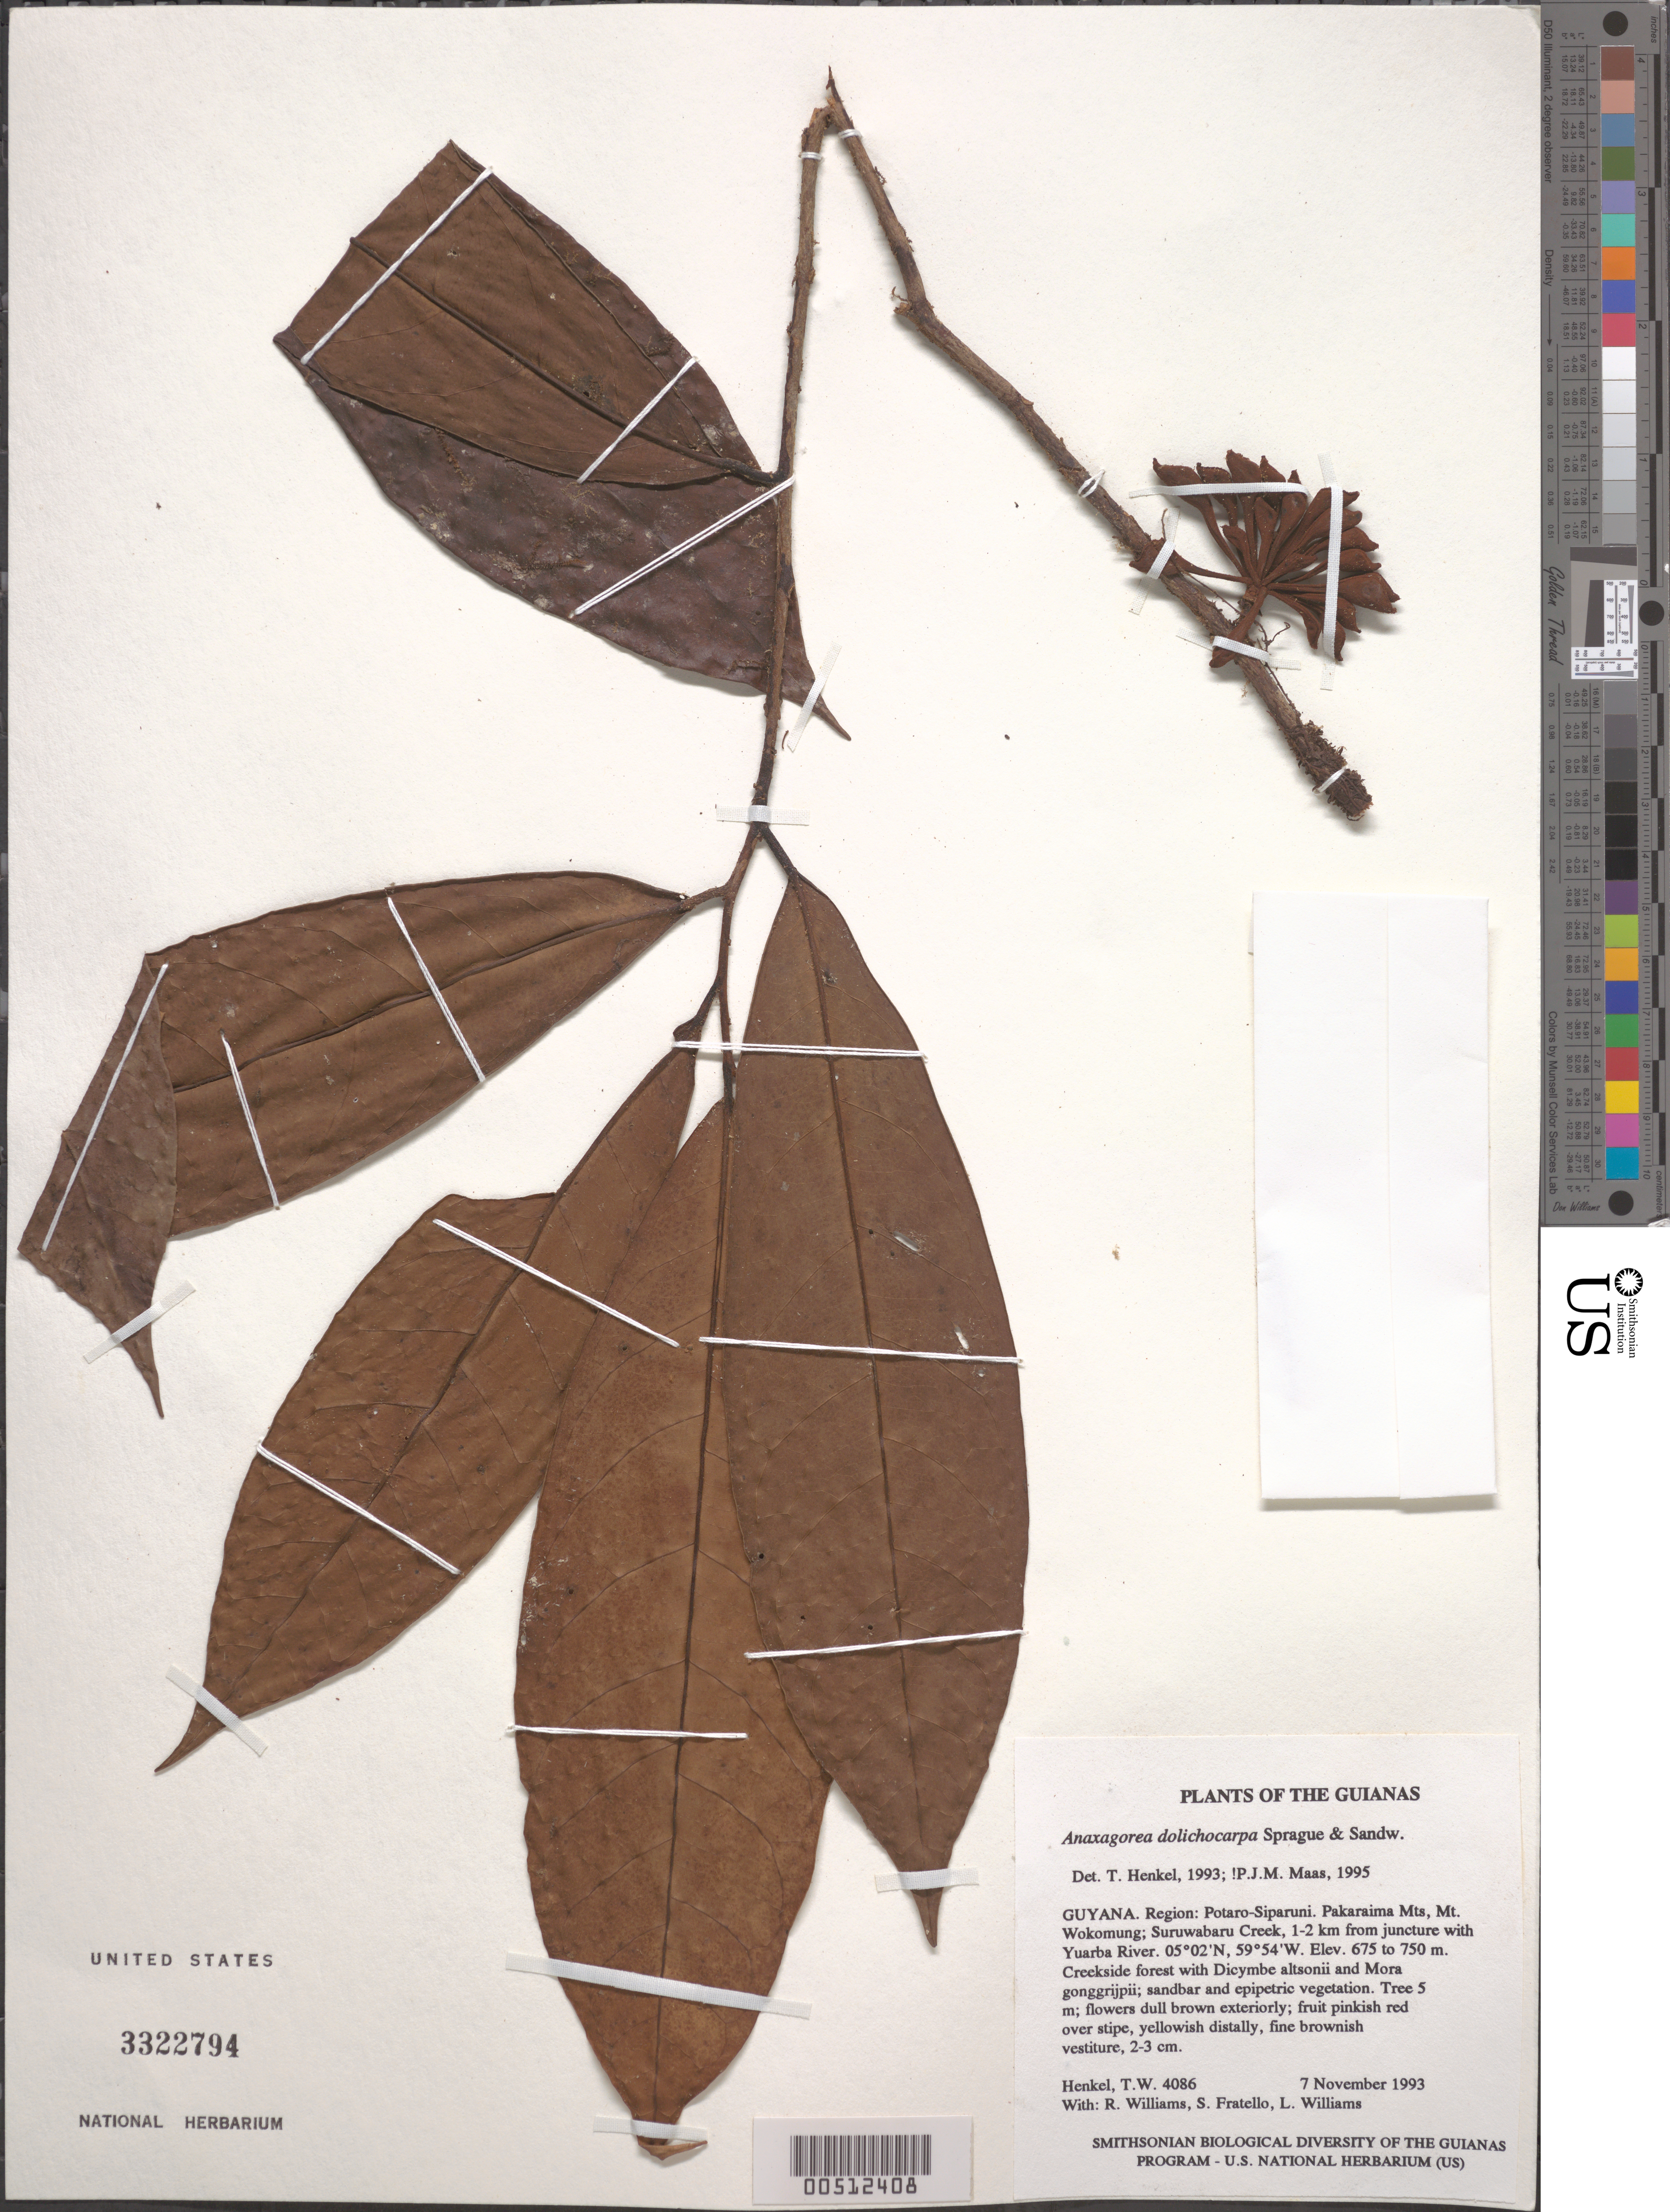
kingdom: Plantae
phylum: Tracheophyta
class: Magnoliopsida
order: Magnoliales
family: Annonaceae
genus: Anaxagorea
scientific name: Anaxagorea dolichocarpa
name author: Sprague & Sandwith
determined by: Maas, Paul J. M.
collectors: T. Henkel, R. Williams, S. Fratello & L. Williams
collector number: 4086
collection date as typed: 7 November 1993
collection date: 1993-11-07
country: Guyana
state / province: Potaro-Siparuni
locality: Pakaraima Mts, Mt. Wokomung; Suruwabaru Creek, 1-2 km from juncture with Yuarba River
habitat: Creekside forest with Dicymbe altsonii and Mora gonggrijpii; sandbar and epipetric vegetation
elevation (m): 675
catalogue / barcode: US 3322794